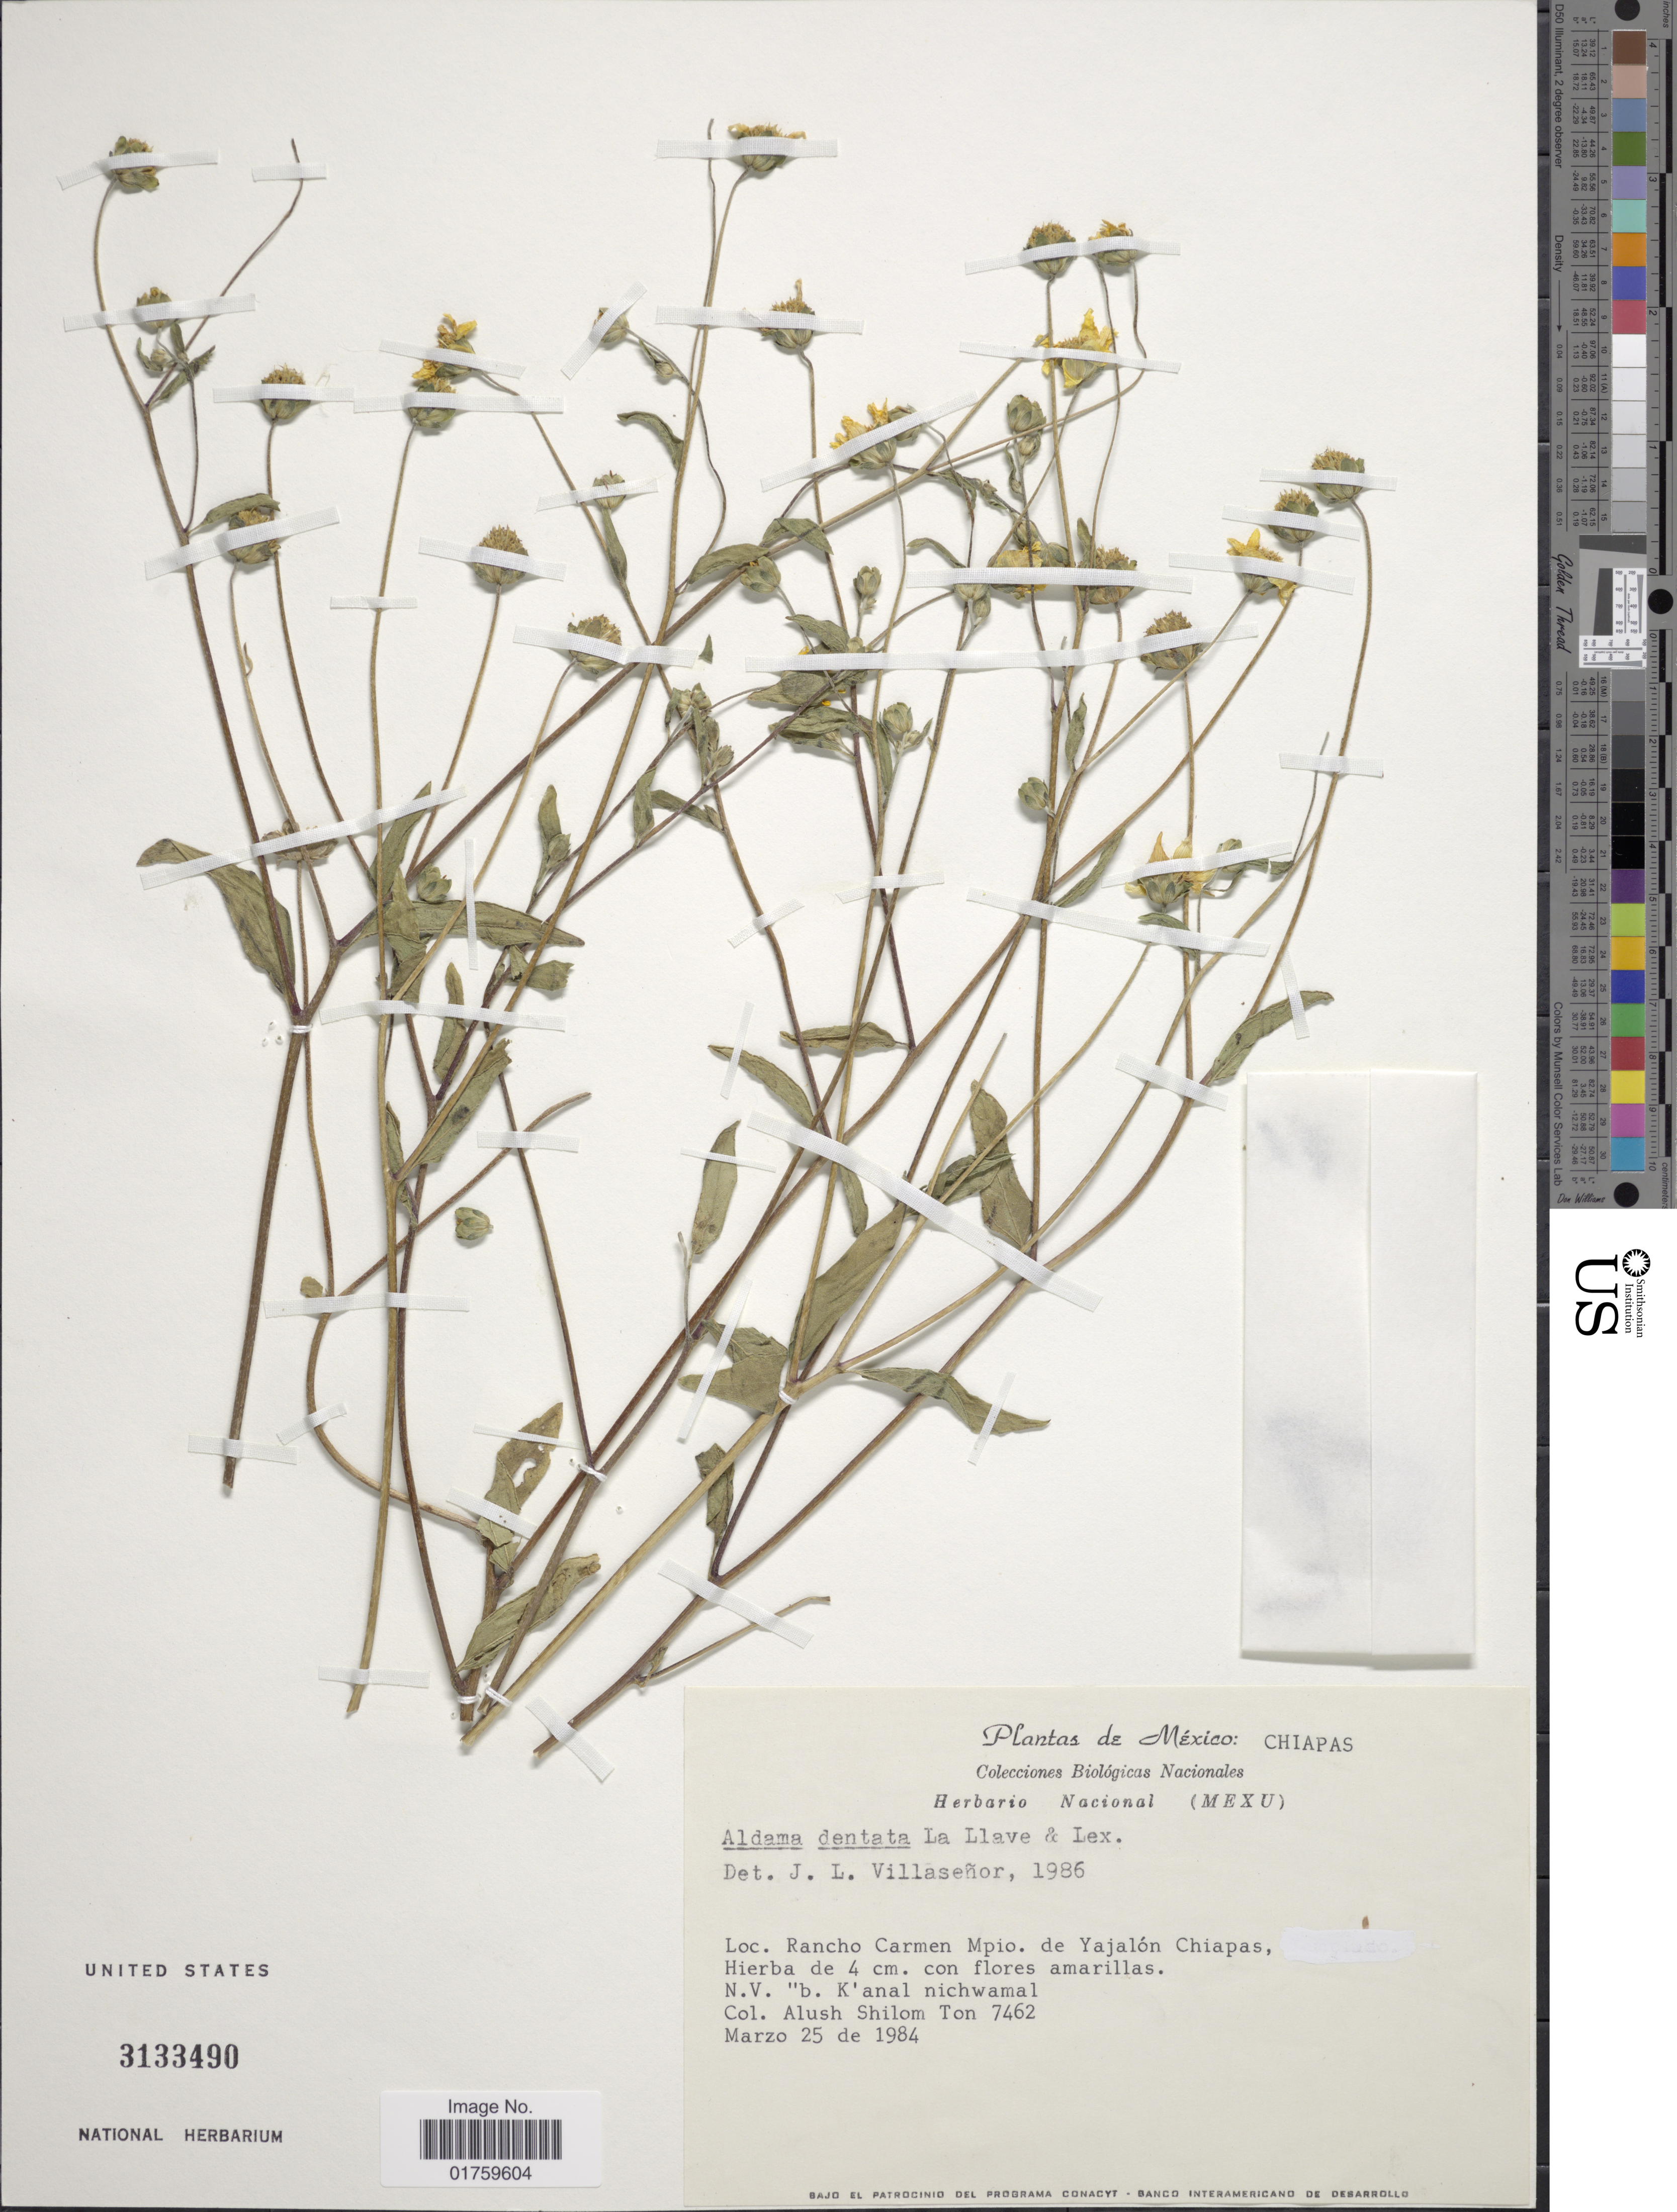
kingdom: Plantae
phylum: Tracheophyta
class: Magnoliopsida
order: Asterales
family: Asteraceae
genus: Aldama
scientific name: Aldama dentata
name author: La Llave ex La Llave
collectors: A. M. Ton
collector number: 7462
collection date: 1984-03-25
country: Mexico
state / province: Chiapas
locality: Rancho Carmen Mpio. de Yajalón Chiapas, N.V. b. K'anal nichwamal.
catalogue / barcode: US 3133490